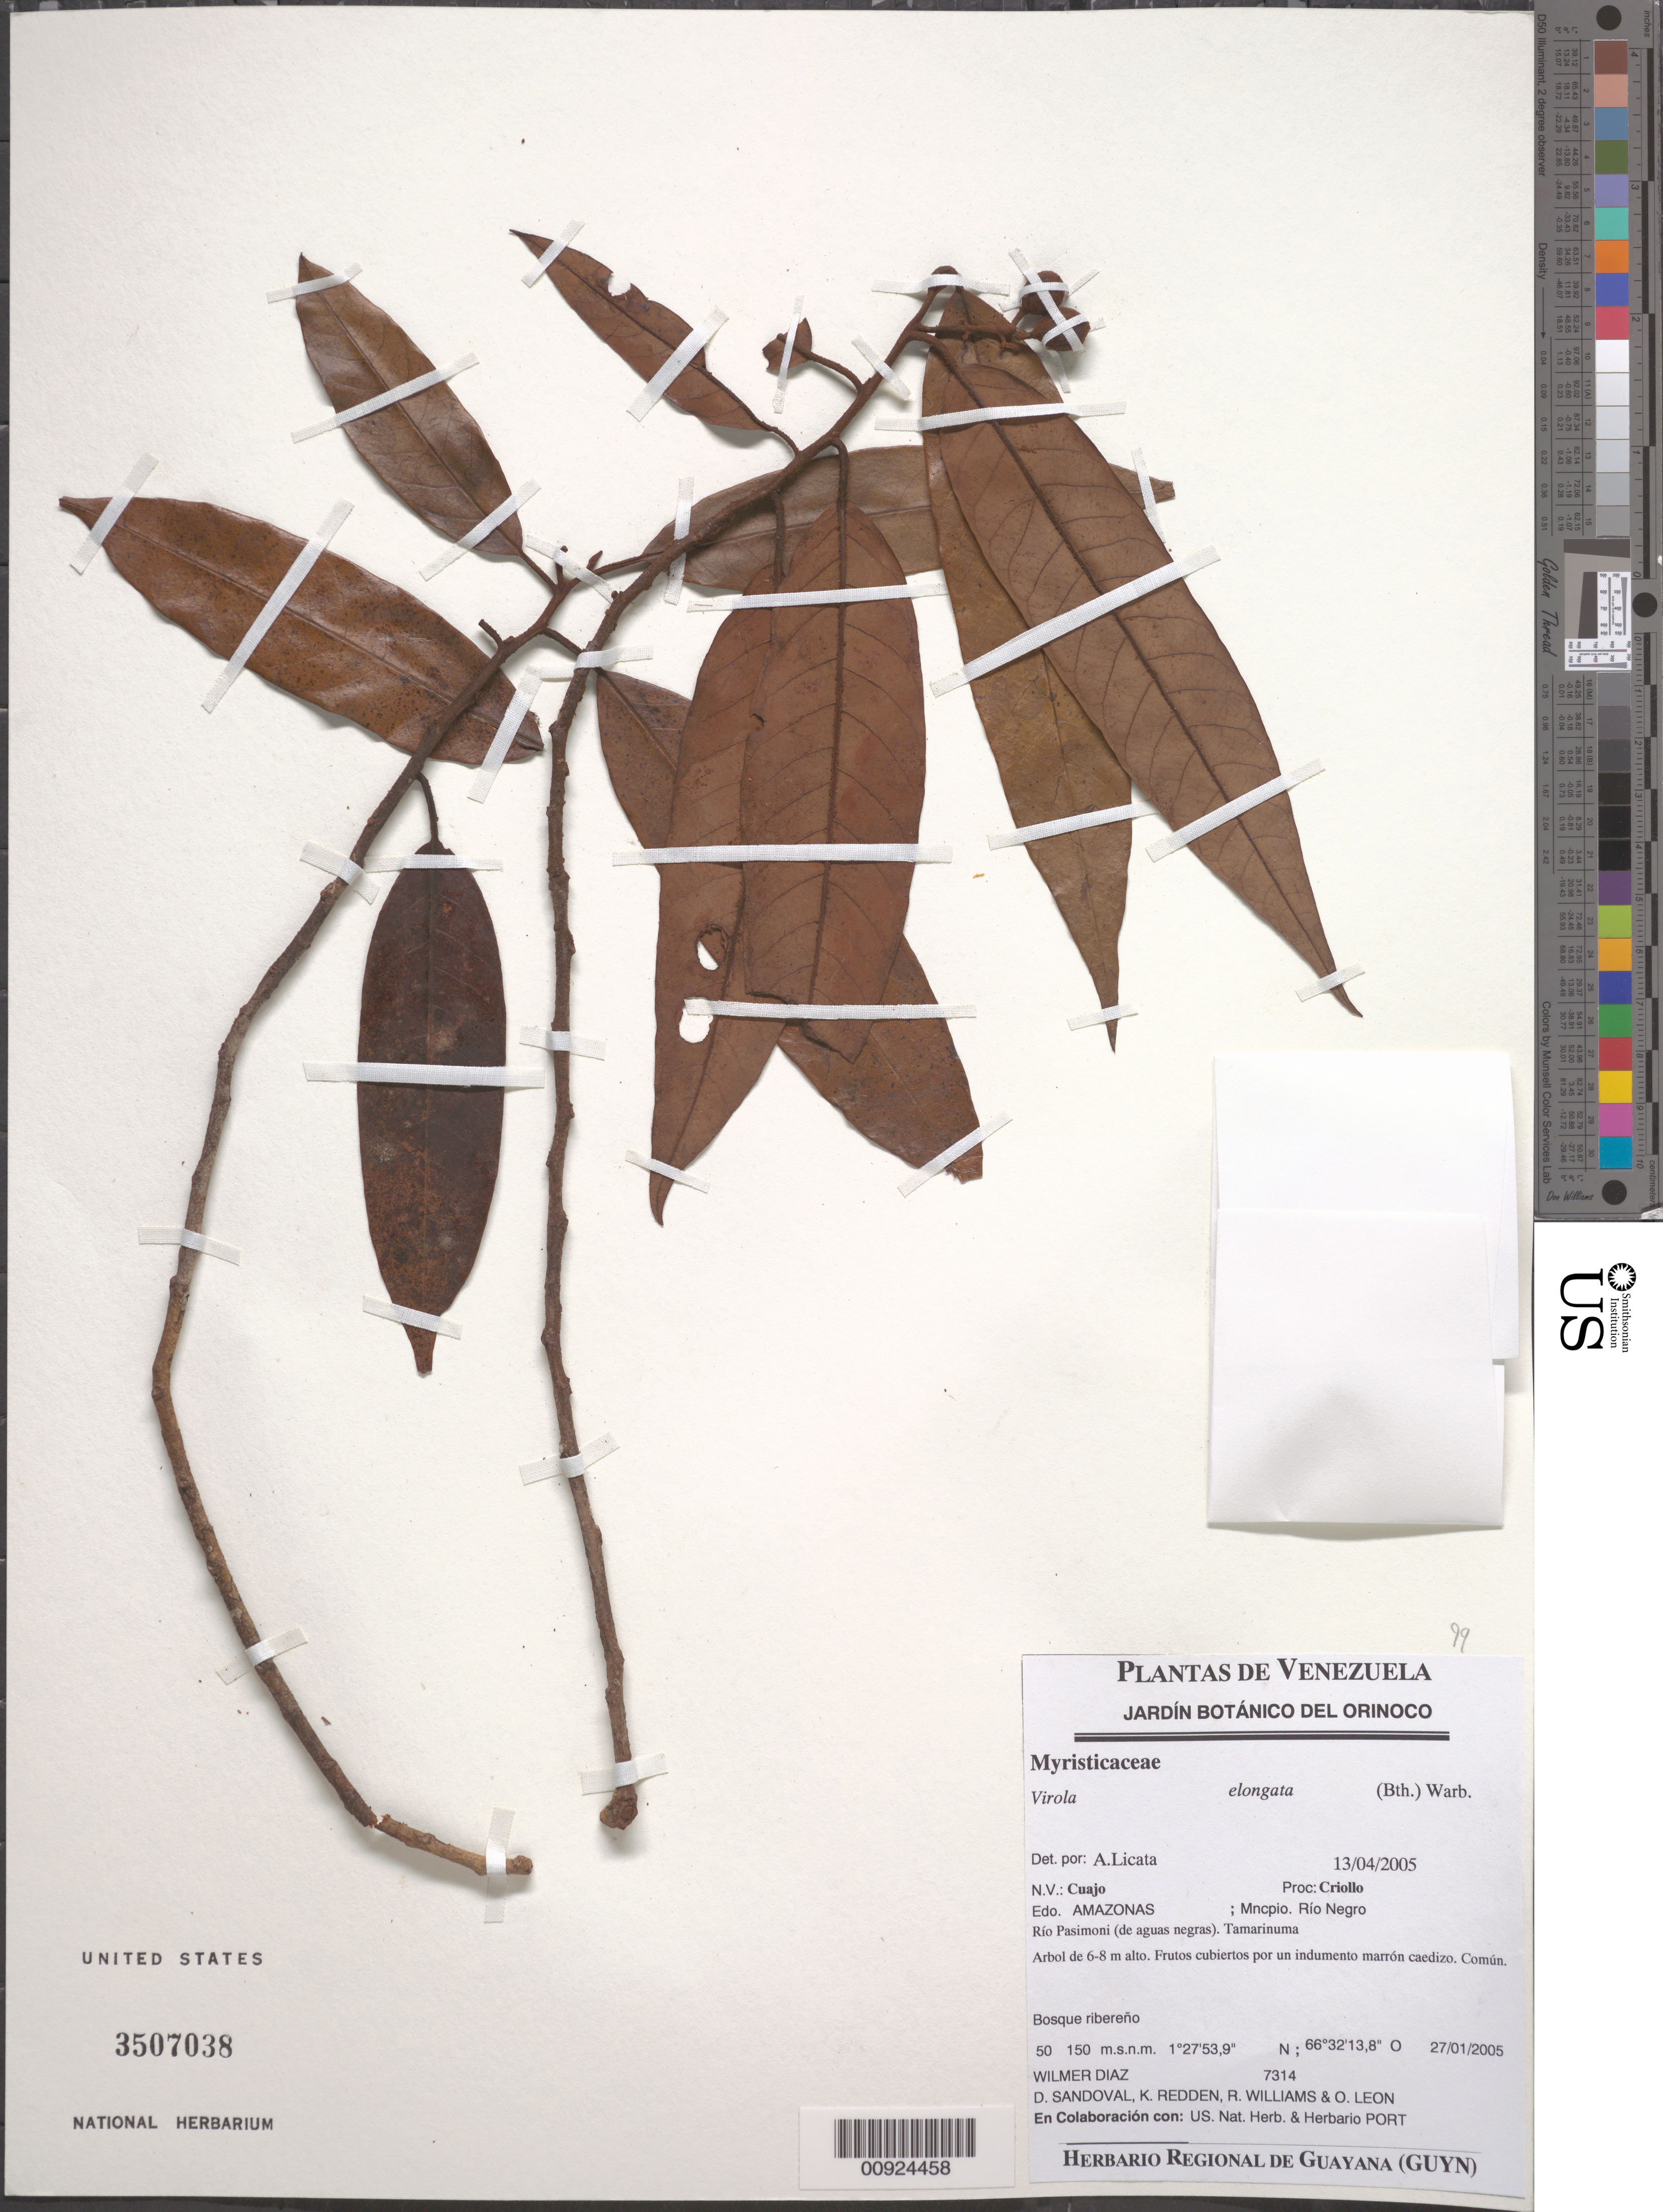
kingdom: Plantae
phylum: Tracheophyta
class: Magnoliopsida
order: Magnoliales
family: Myristicaceae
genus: Virola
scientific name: Virola elongata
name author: (Benth.) Warb.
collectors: W. Díaz P., D. Sandoval, K. M. Redden, R. Williams & O. León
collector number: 7314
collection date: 2005-01-27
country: Venezuela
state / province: Amazonas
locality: Mncpio. Río Negro. Río Pasimoni (de aguas negras). Tamarinuma.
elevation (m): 50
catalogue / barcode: US 3507038